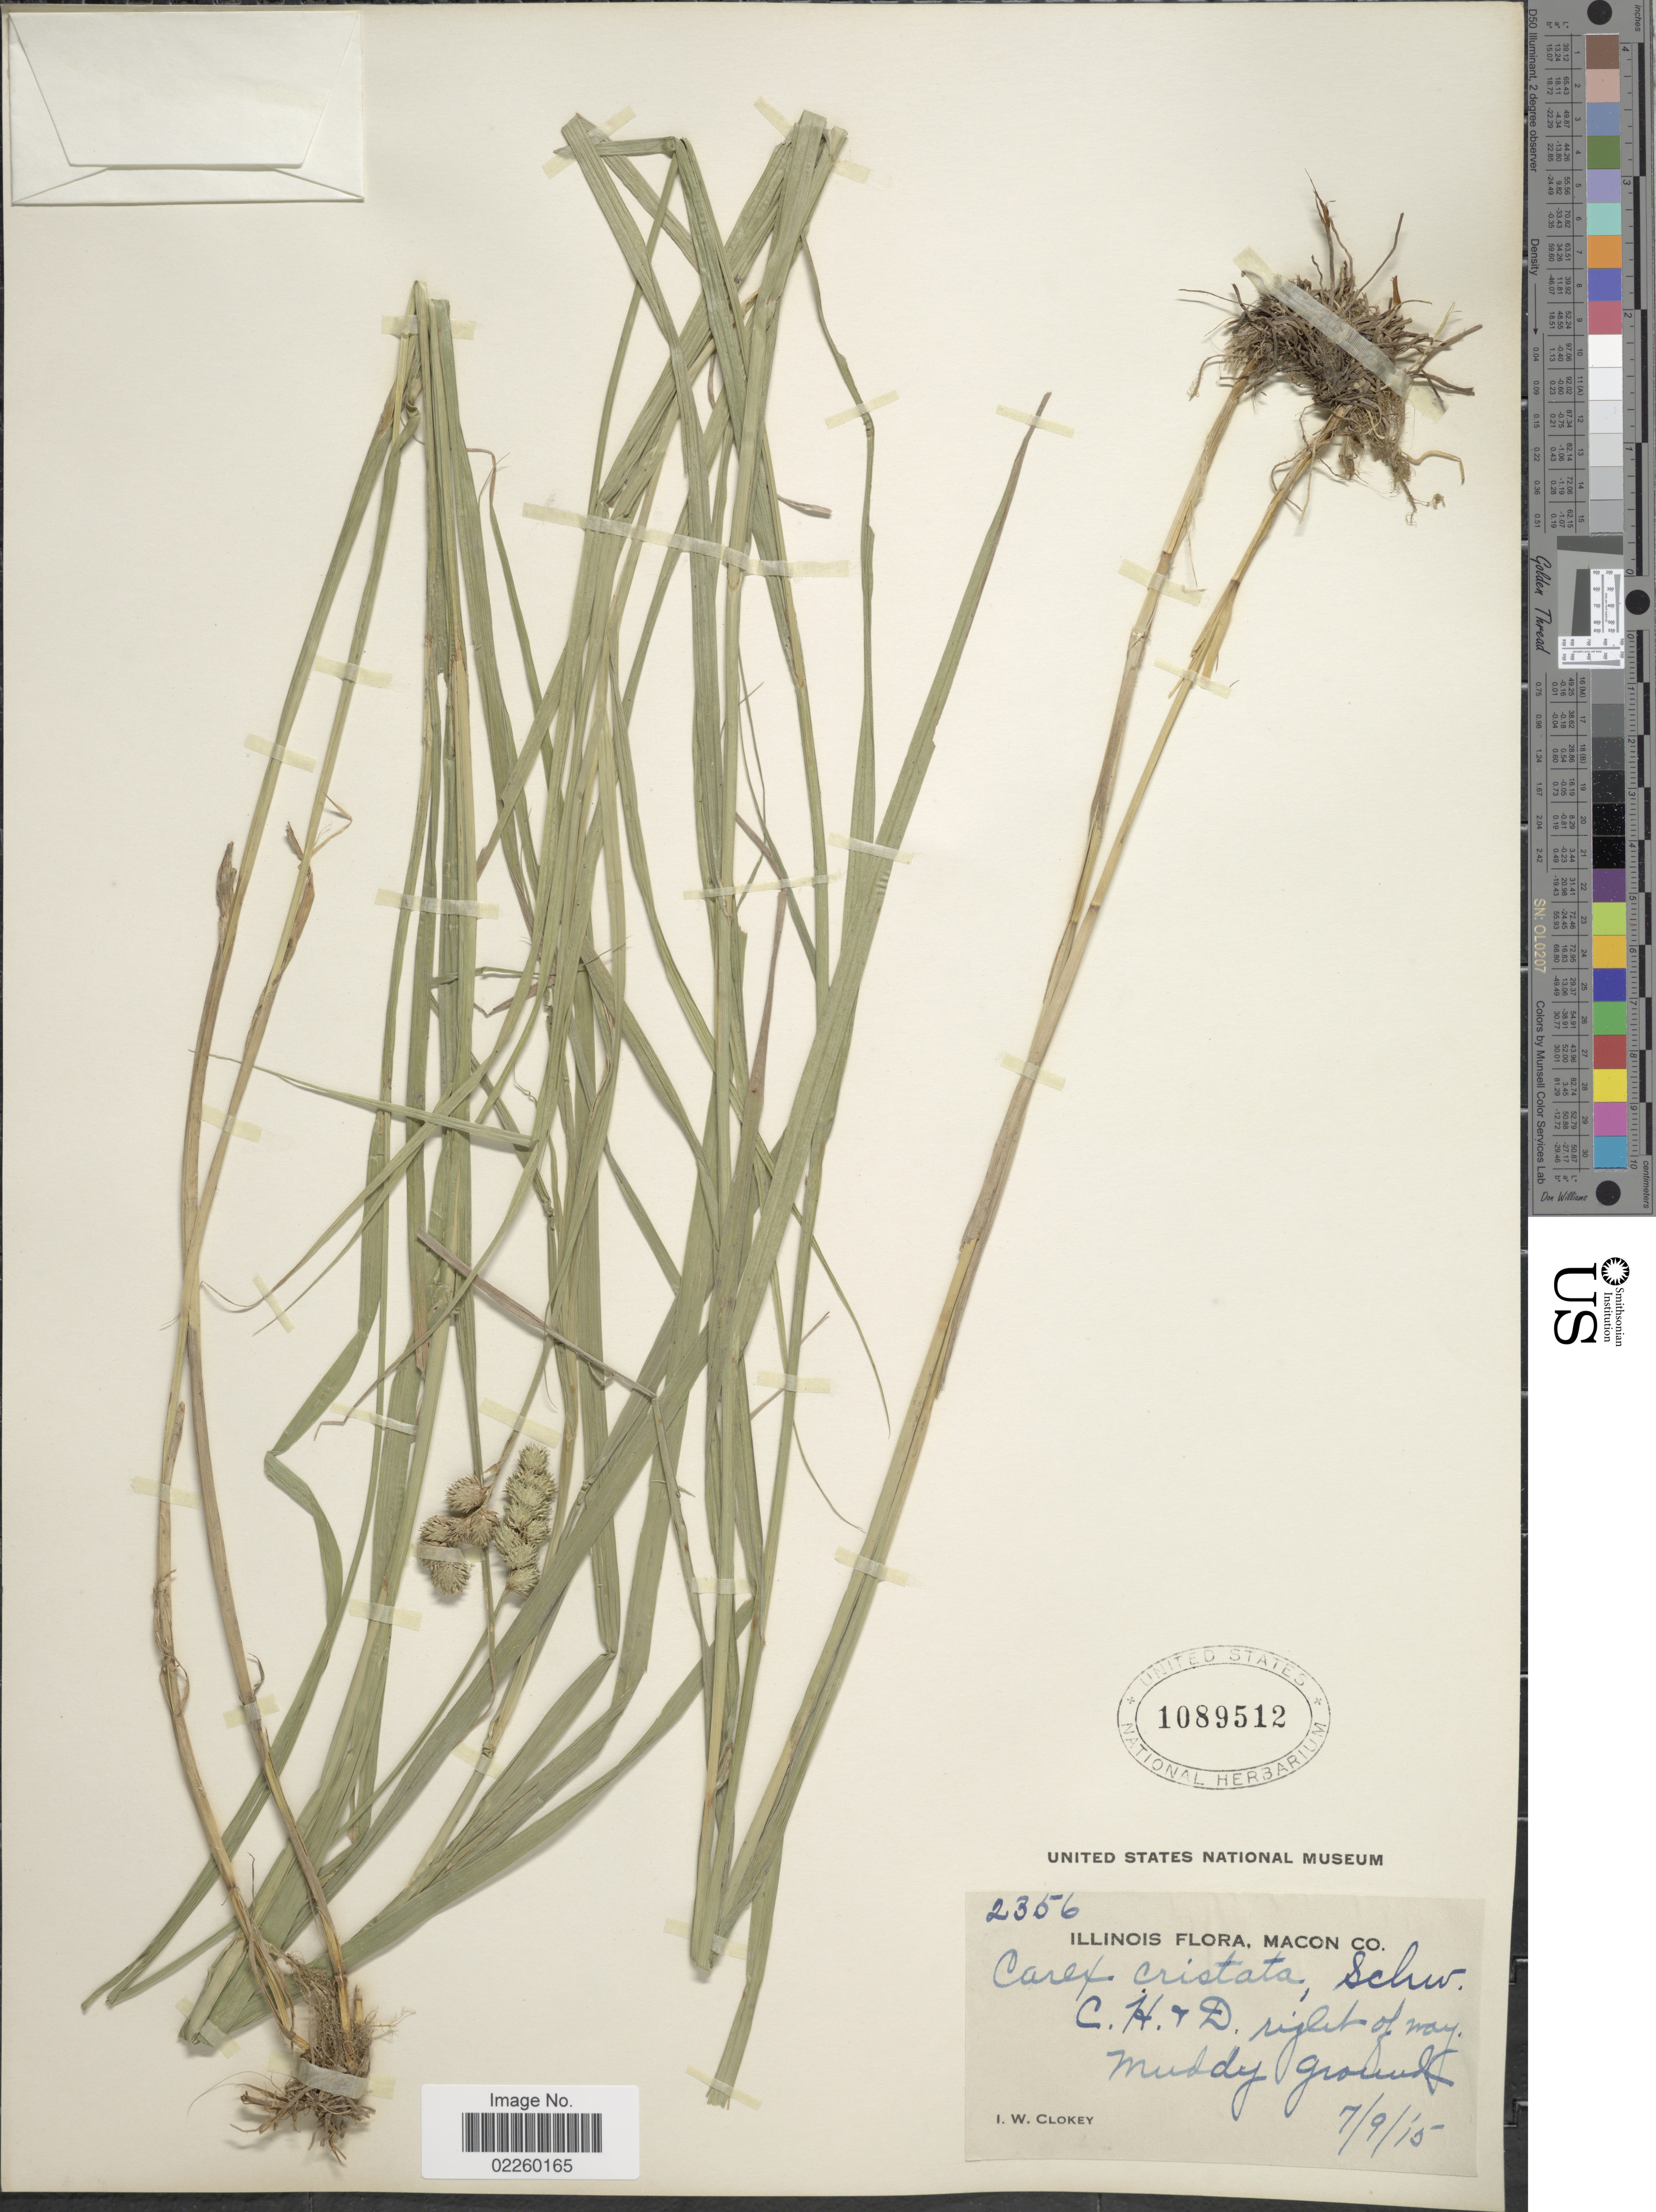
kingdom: Plantae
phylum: Tracheophyta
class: Liliopsida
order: Poales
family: Cyperaceae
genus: Carex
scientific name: Carex cristatella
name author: Britton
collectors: I. W. Clokey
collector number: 2356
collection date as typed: Transcribed d/m/y: 9/7/15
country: United States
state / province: Illinois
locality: Macon Co. C. H. & D. right of way [unsure placement]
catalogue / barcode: US 1089512